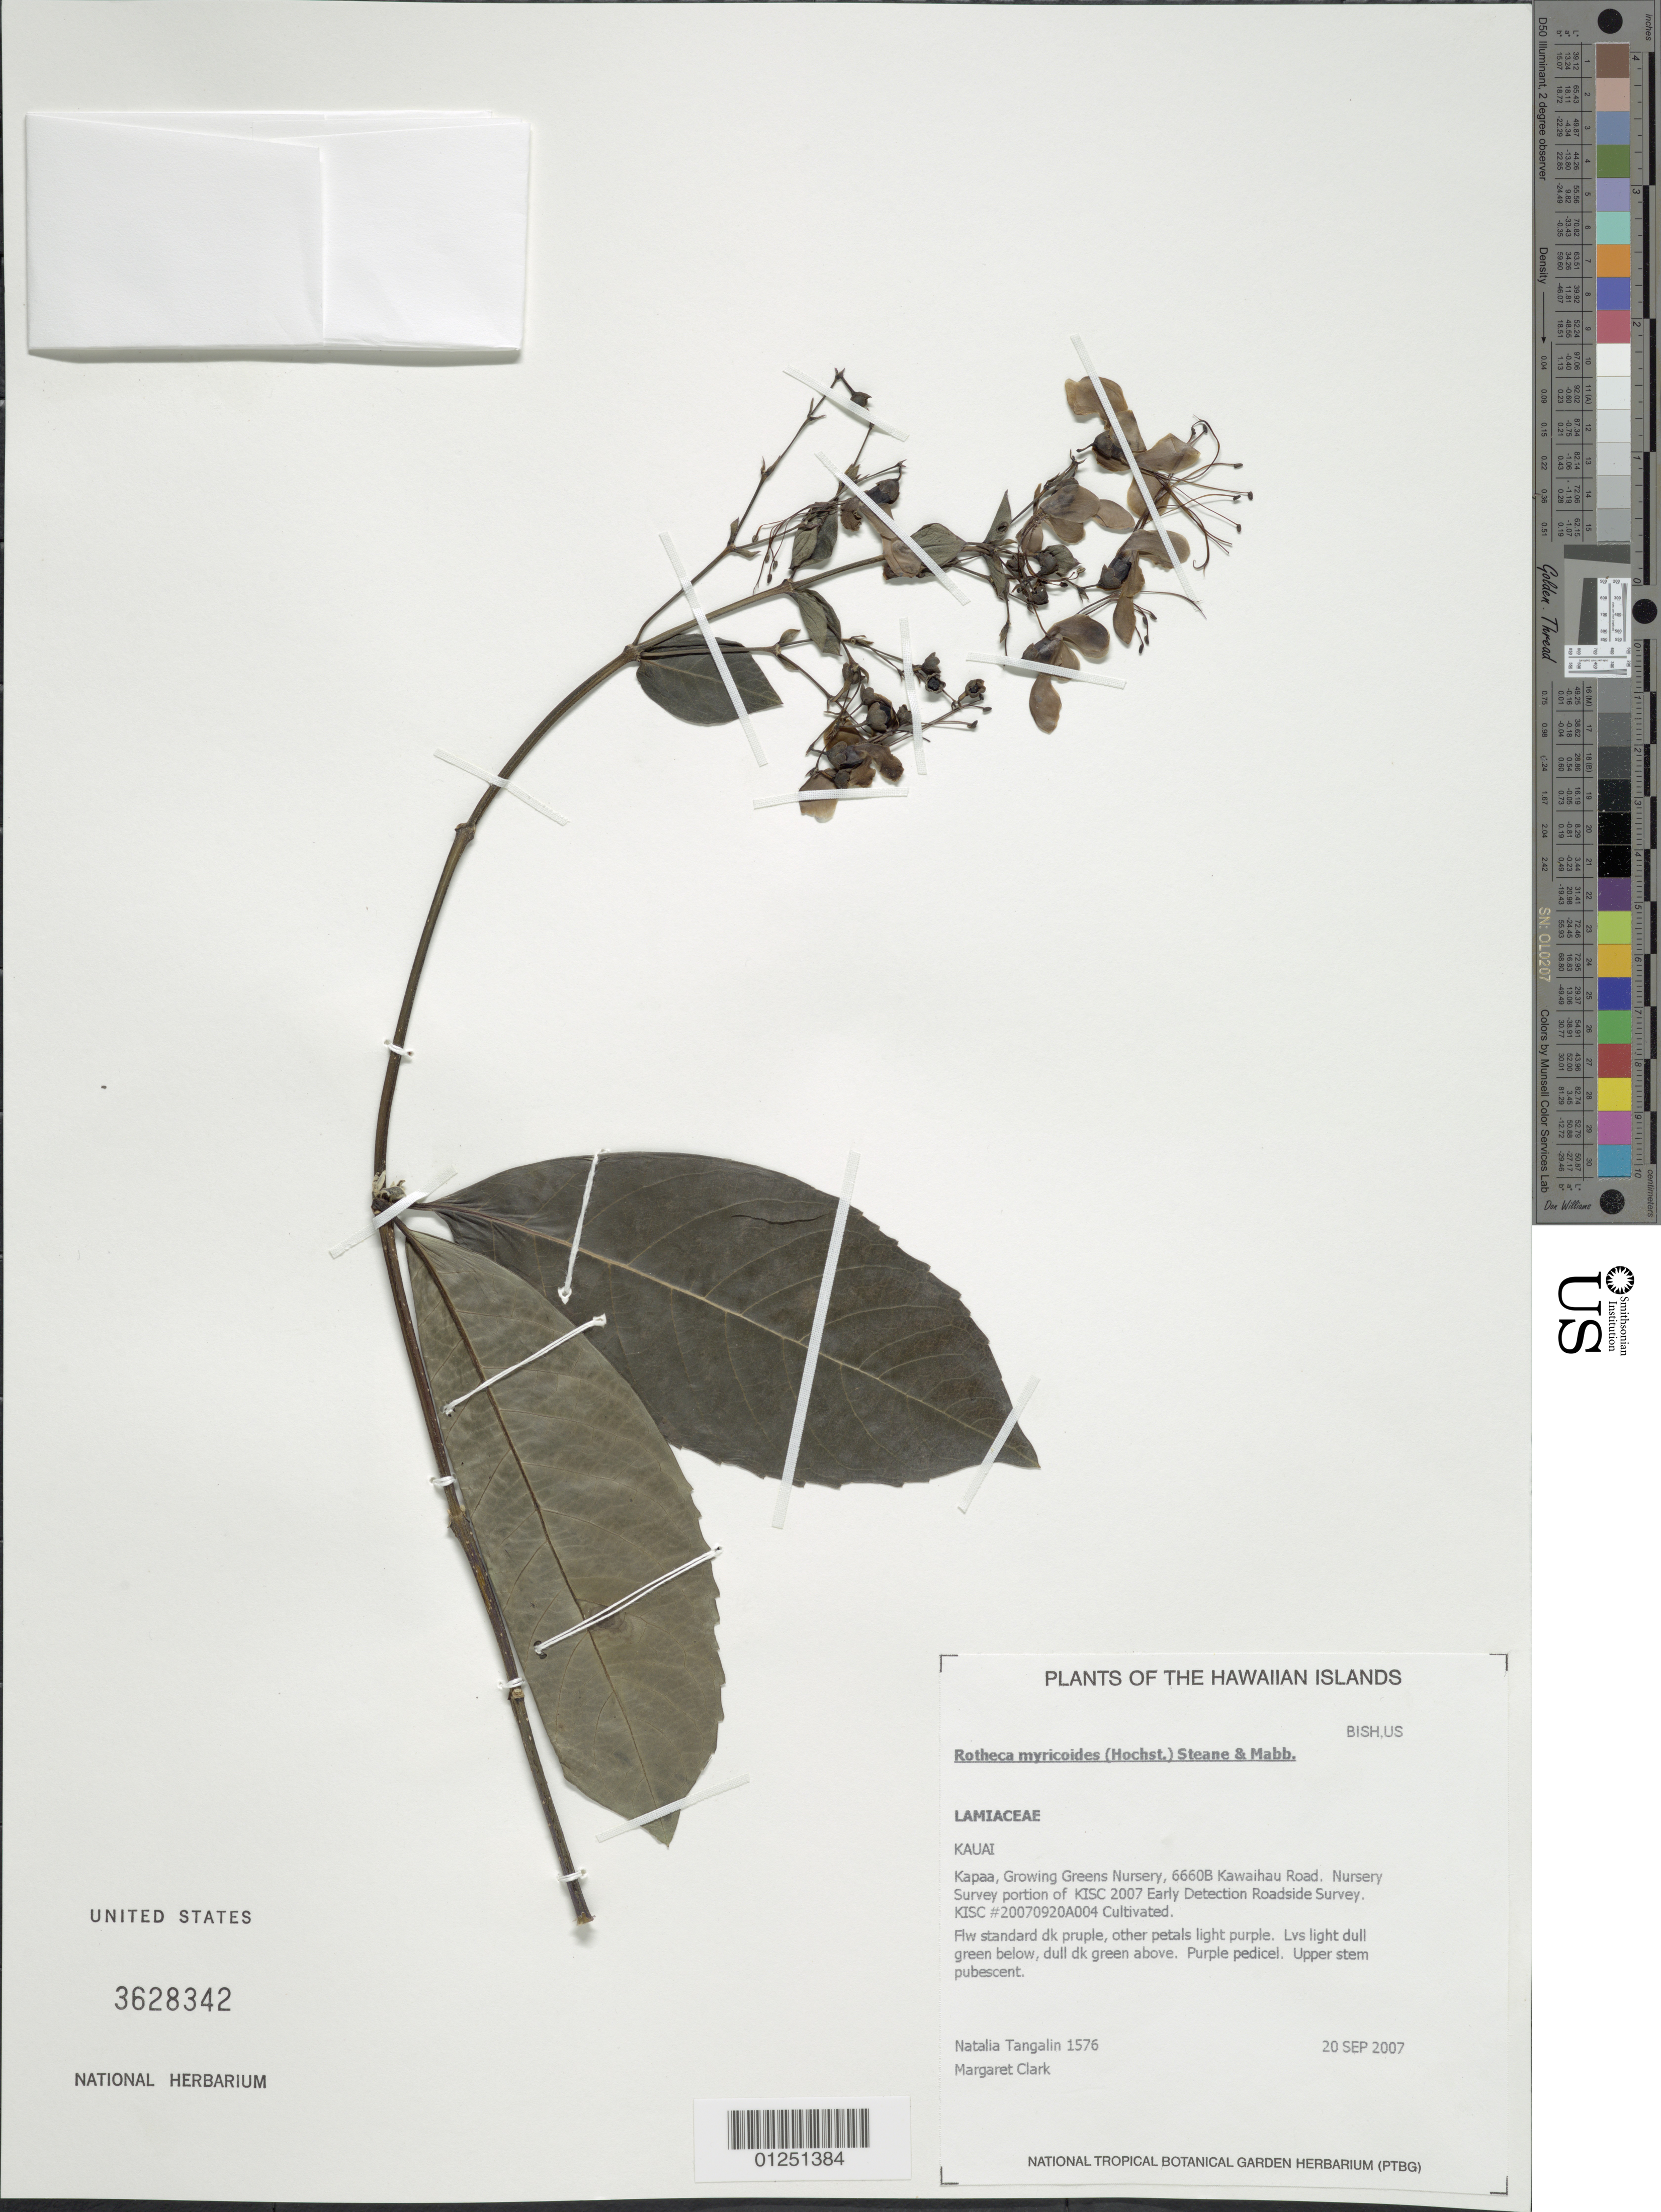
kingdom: Plantae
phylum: Tracheophyta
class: Magnoliopsida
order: Lamiales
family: Lamiaceae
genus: Rotheca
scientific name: Rotheca myricoides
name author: (Hochst.) Steane & Mabb.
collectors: N. Tangalin & M. Clark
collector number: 1576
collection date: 2007-09-20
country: United States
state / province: Hawaii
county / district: Kauai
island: Kaua'i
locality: Kapaa, Growing Greens Nursery, 6660B Kawaihau Road.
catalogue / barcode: US 3628342